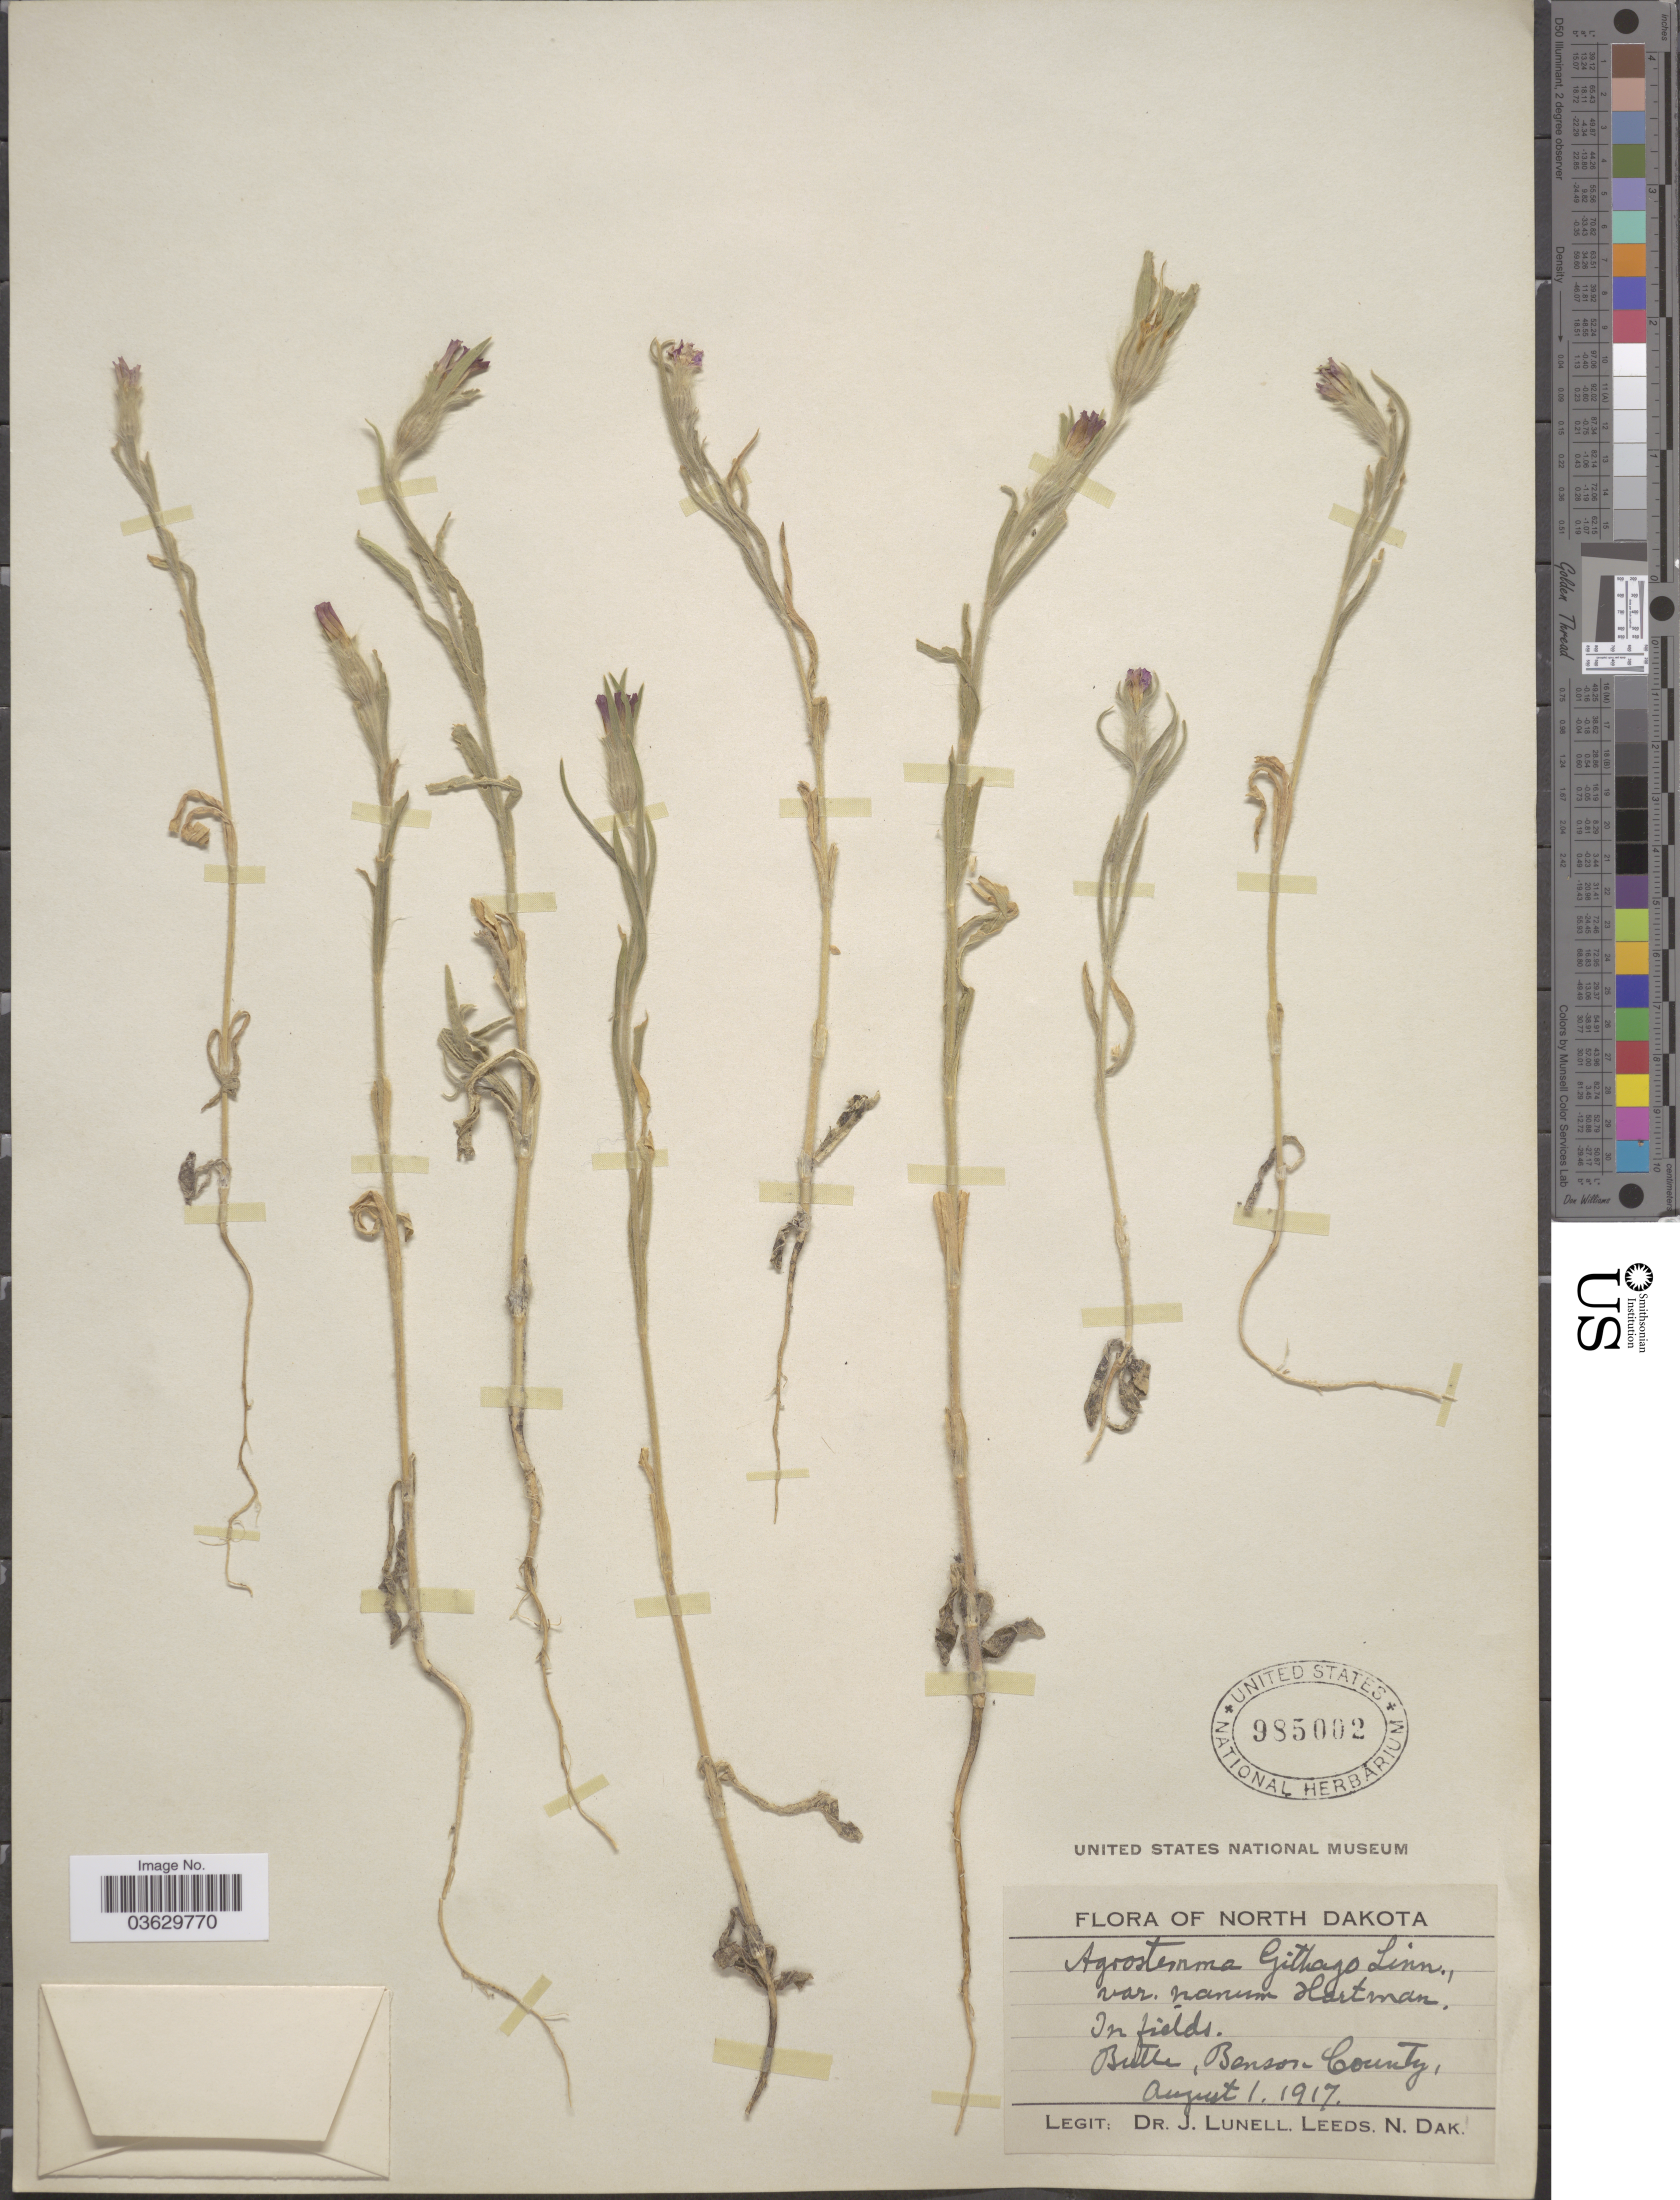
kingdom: Plantae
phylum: Tracheophyta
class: Magnoliopsida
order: Caryophyllales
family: Caryophyllaceae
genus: Agrostemma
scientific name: Agrostemma sp.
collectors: J. Lunell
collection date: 1917-08-01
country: United States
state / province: North Dakota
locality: Butte, Benson County.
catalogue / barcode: US 985002